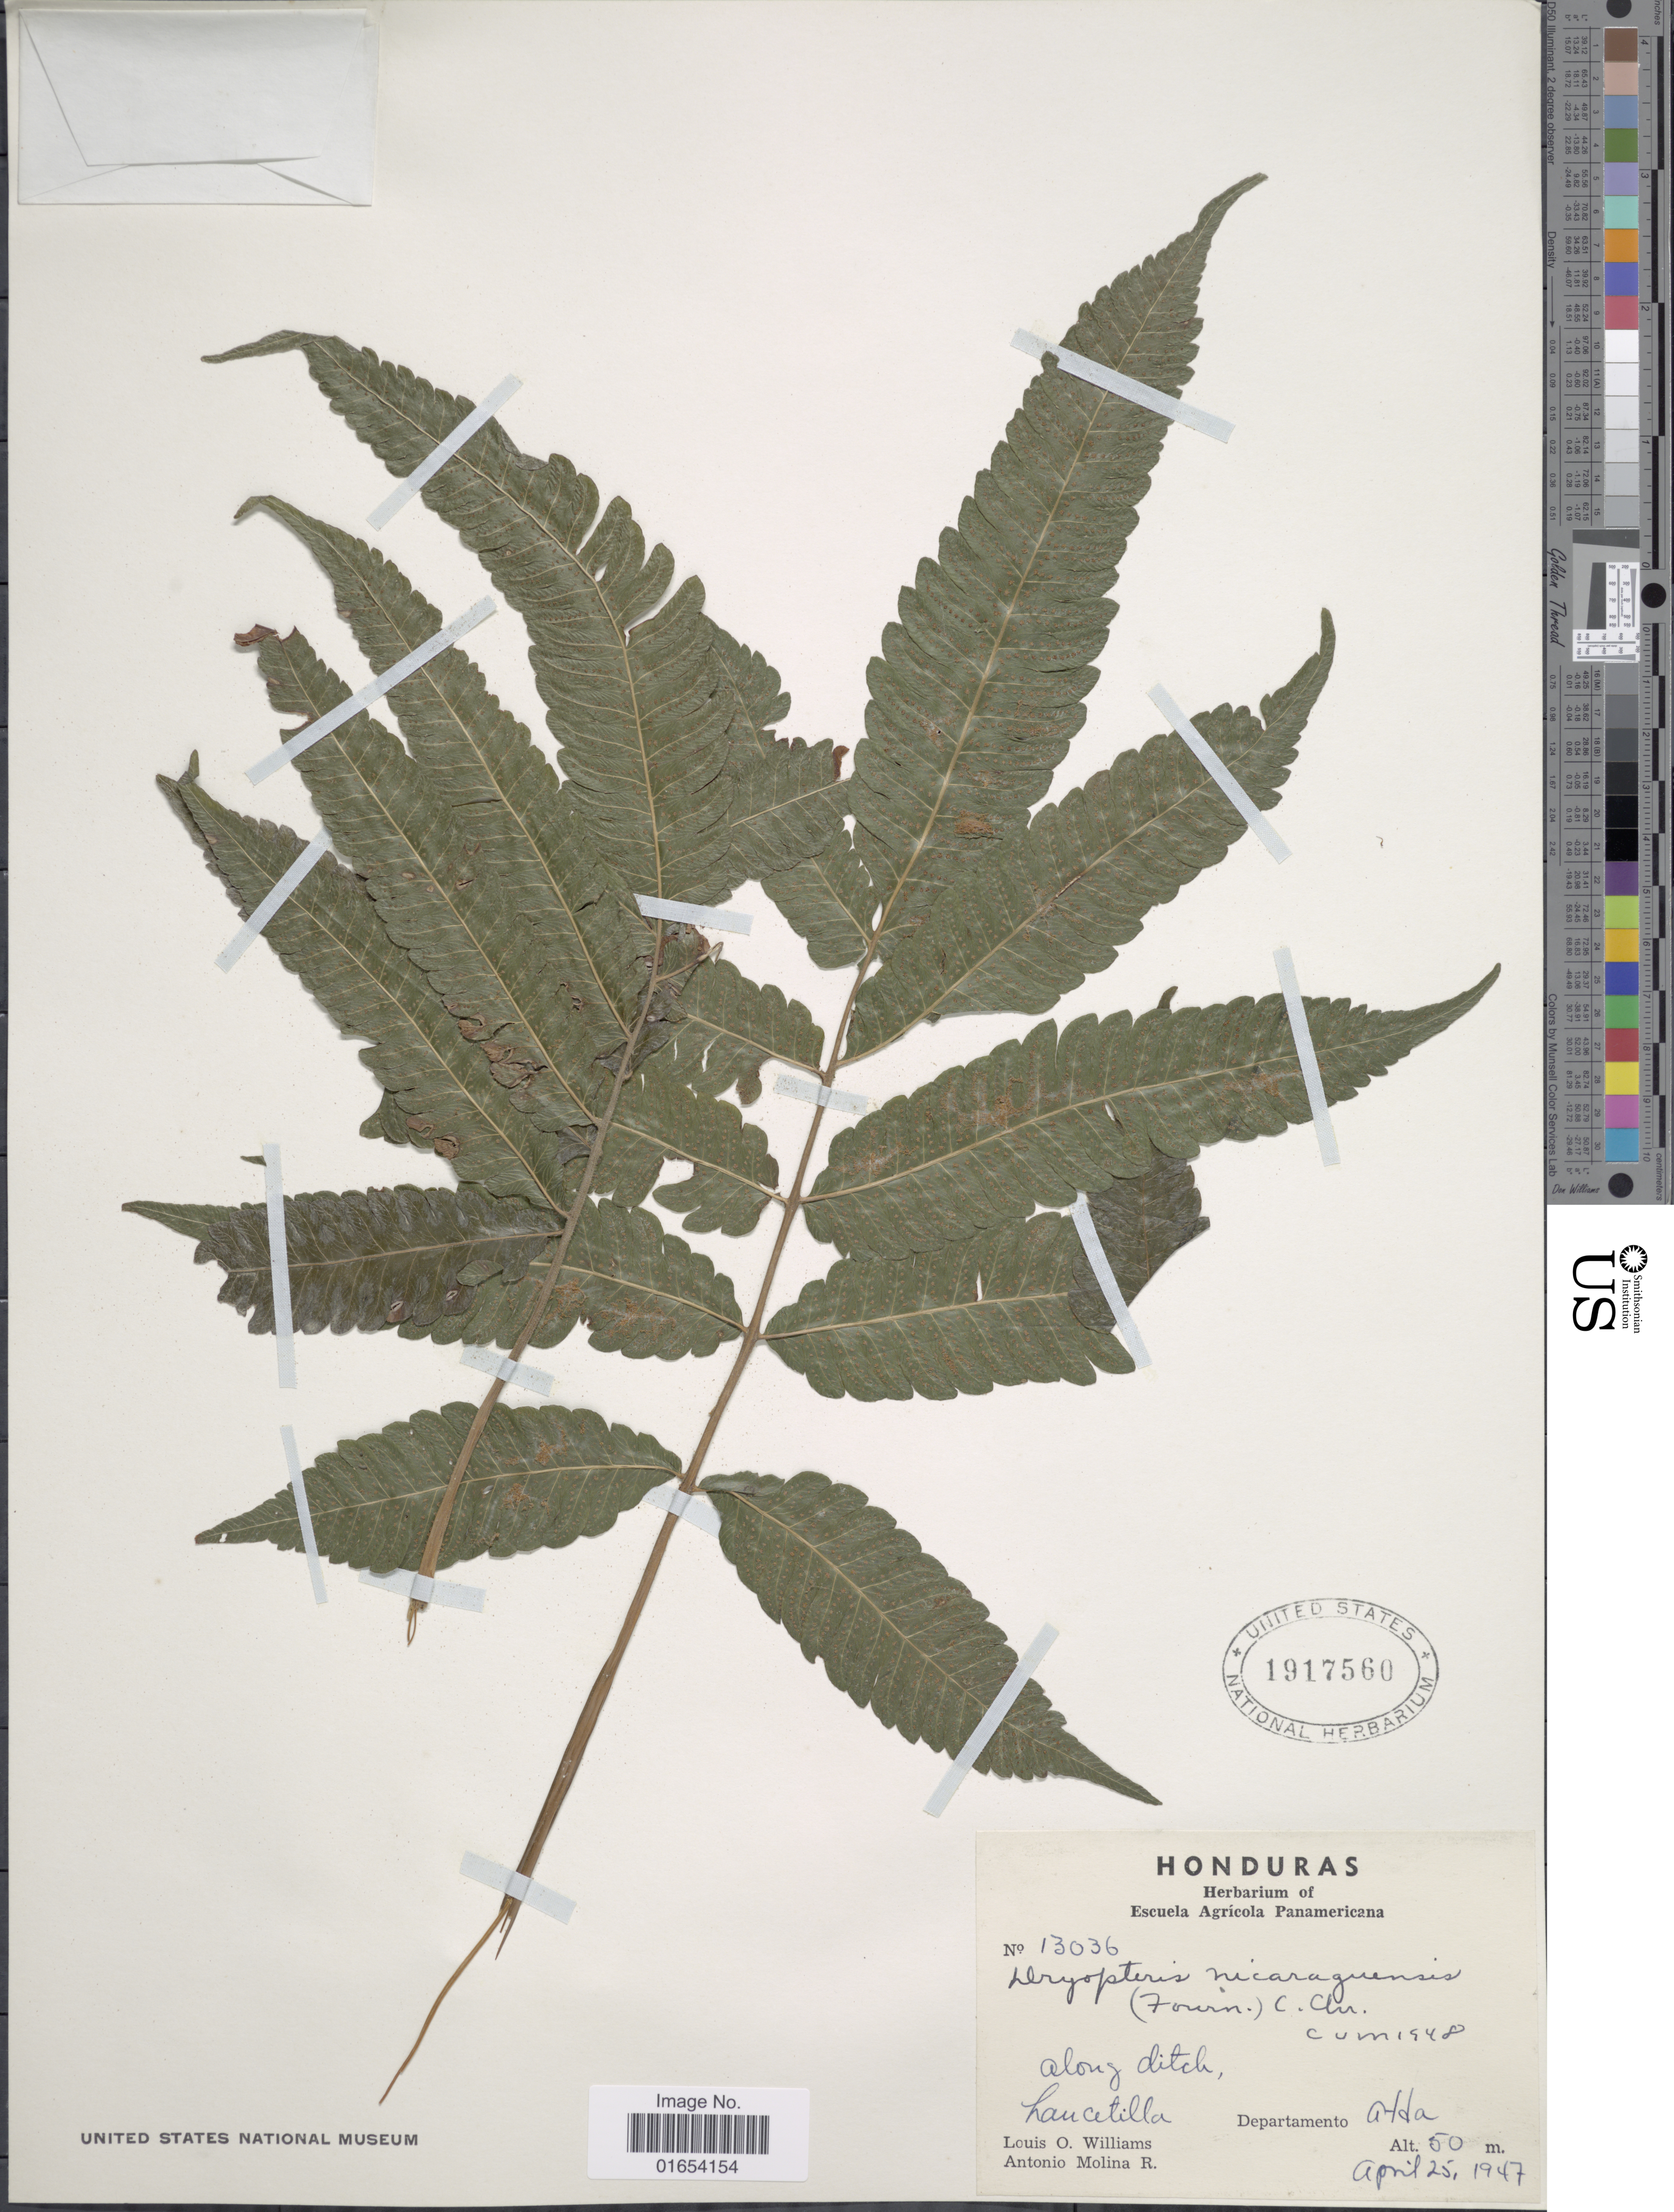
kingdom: Plantae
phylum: Tracheophyta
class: Polypodiopsida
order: Polypodiales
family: Thelypteridaceae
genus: Goniopteris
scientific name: Goniopteris nicaraguensis (C. Chr.) comb. nov., ined 2015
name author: (C. Chr.)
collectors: L. O. Williams & A. Molina R.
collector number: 13036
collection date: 1947-04-25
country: Honduras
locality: Lancetilla. Departamento Atda.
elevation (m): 50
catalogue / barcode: US 1917560